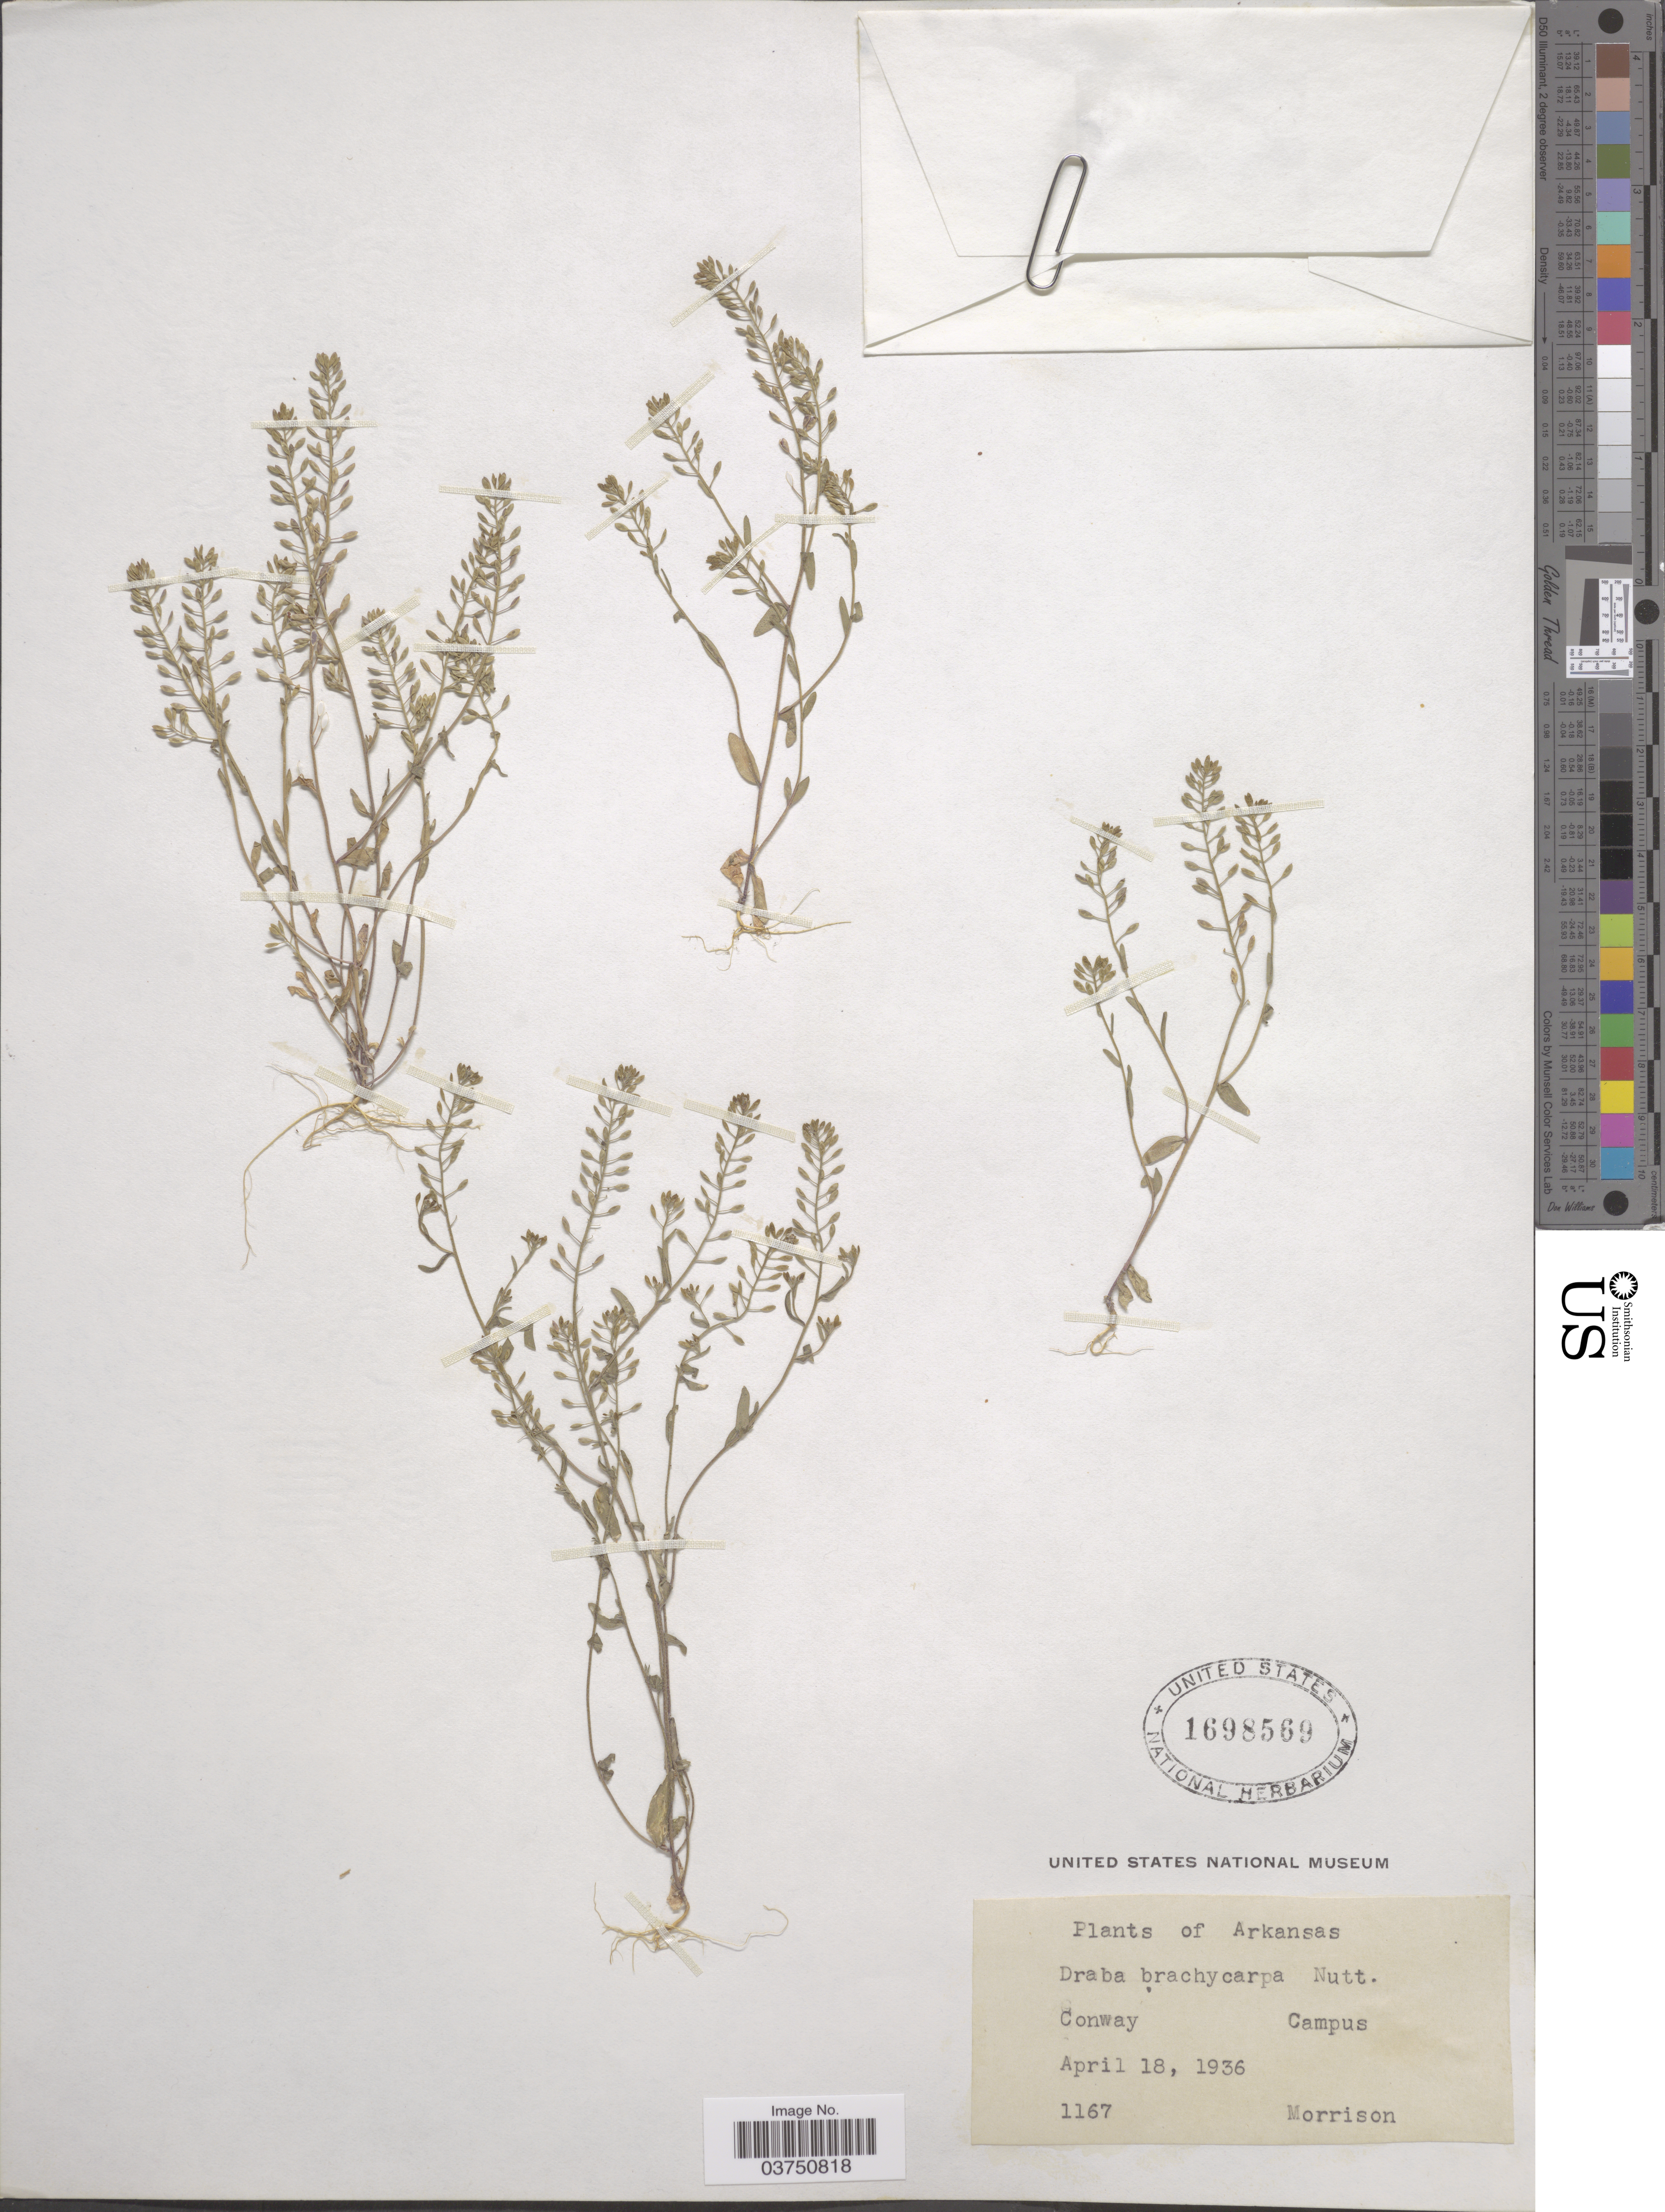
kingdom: Plantae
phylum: Tracheophyta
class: Magnoliopsida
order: Brassicales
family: Brassicaceae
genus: Draba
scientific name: Draba brachycarpa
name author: (Nutt.) Torr. & A. Gray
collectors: Morrison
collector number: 1167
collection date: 1936-04-18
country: United States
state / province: Arkansas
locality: Conway, Campus.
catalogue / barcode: US 1698569